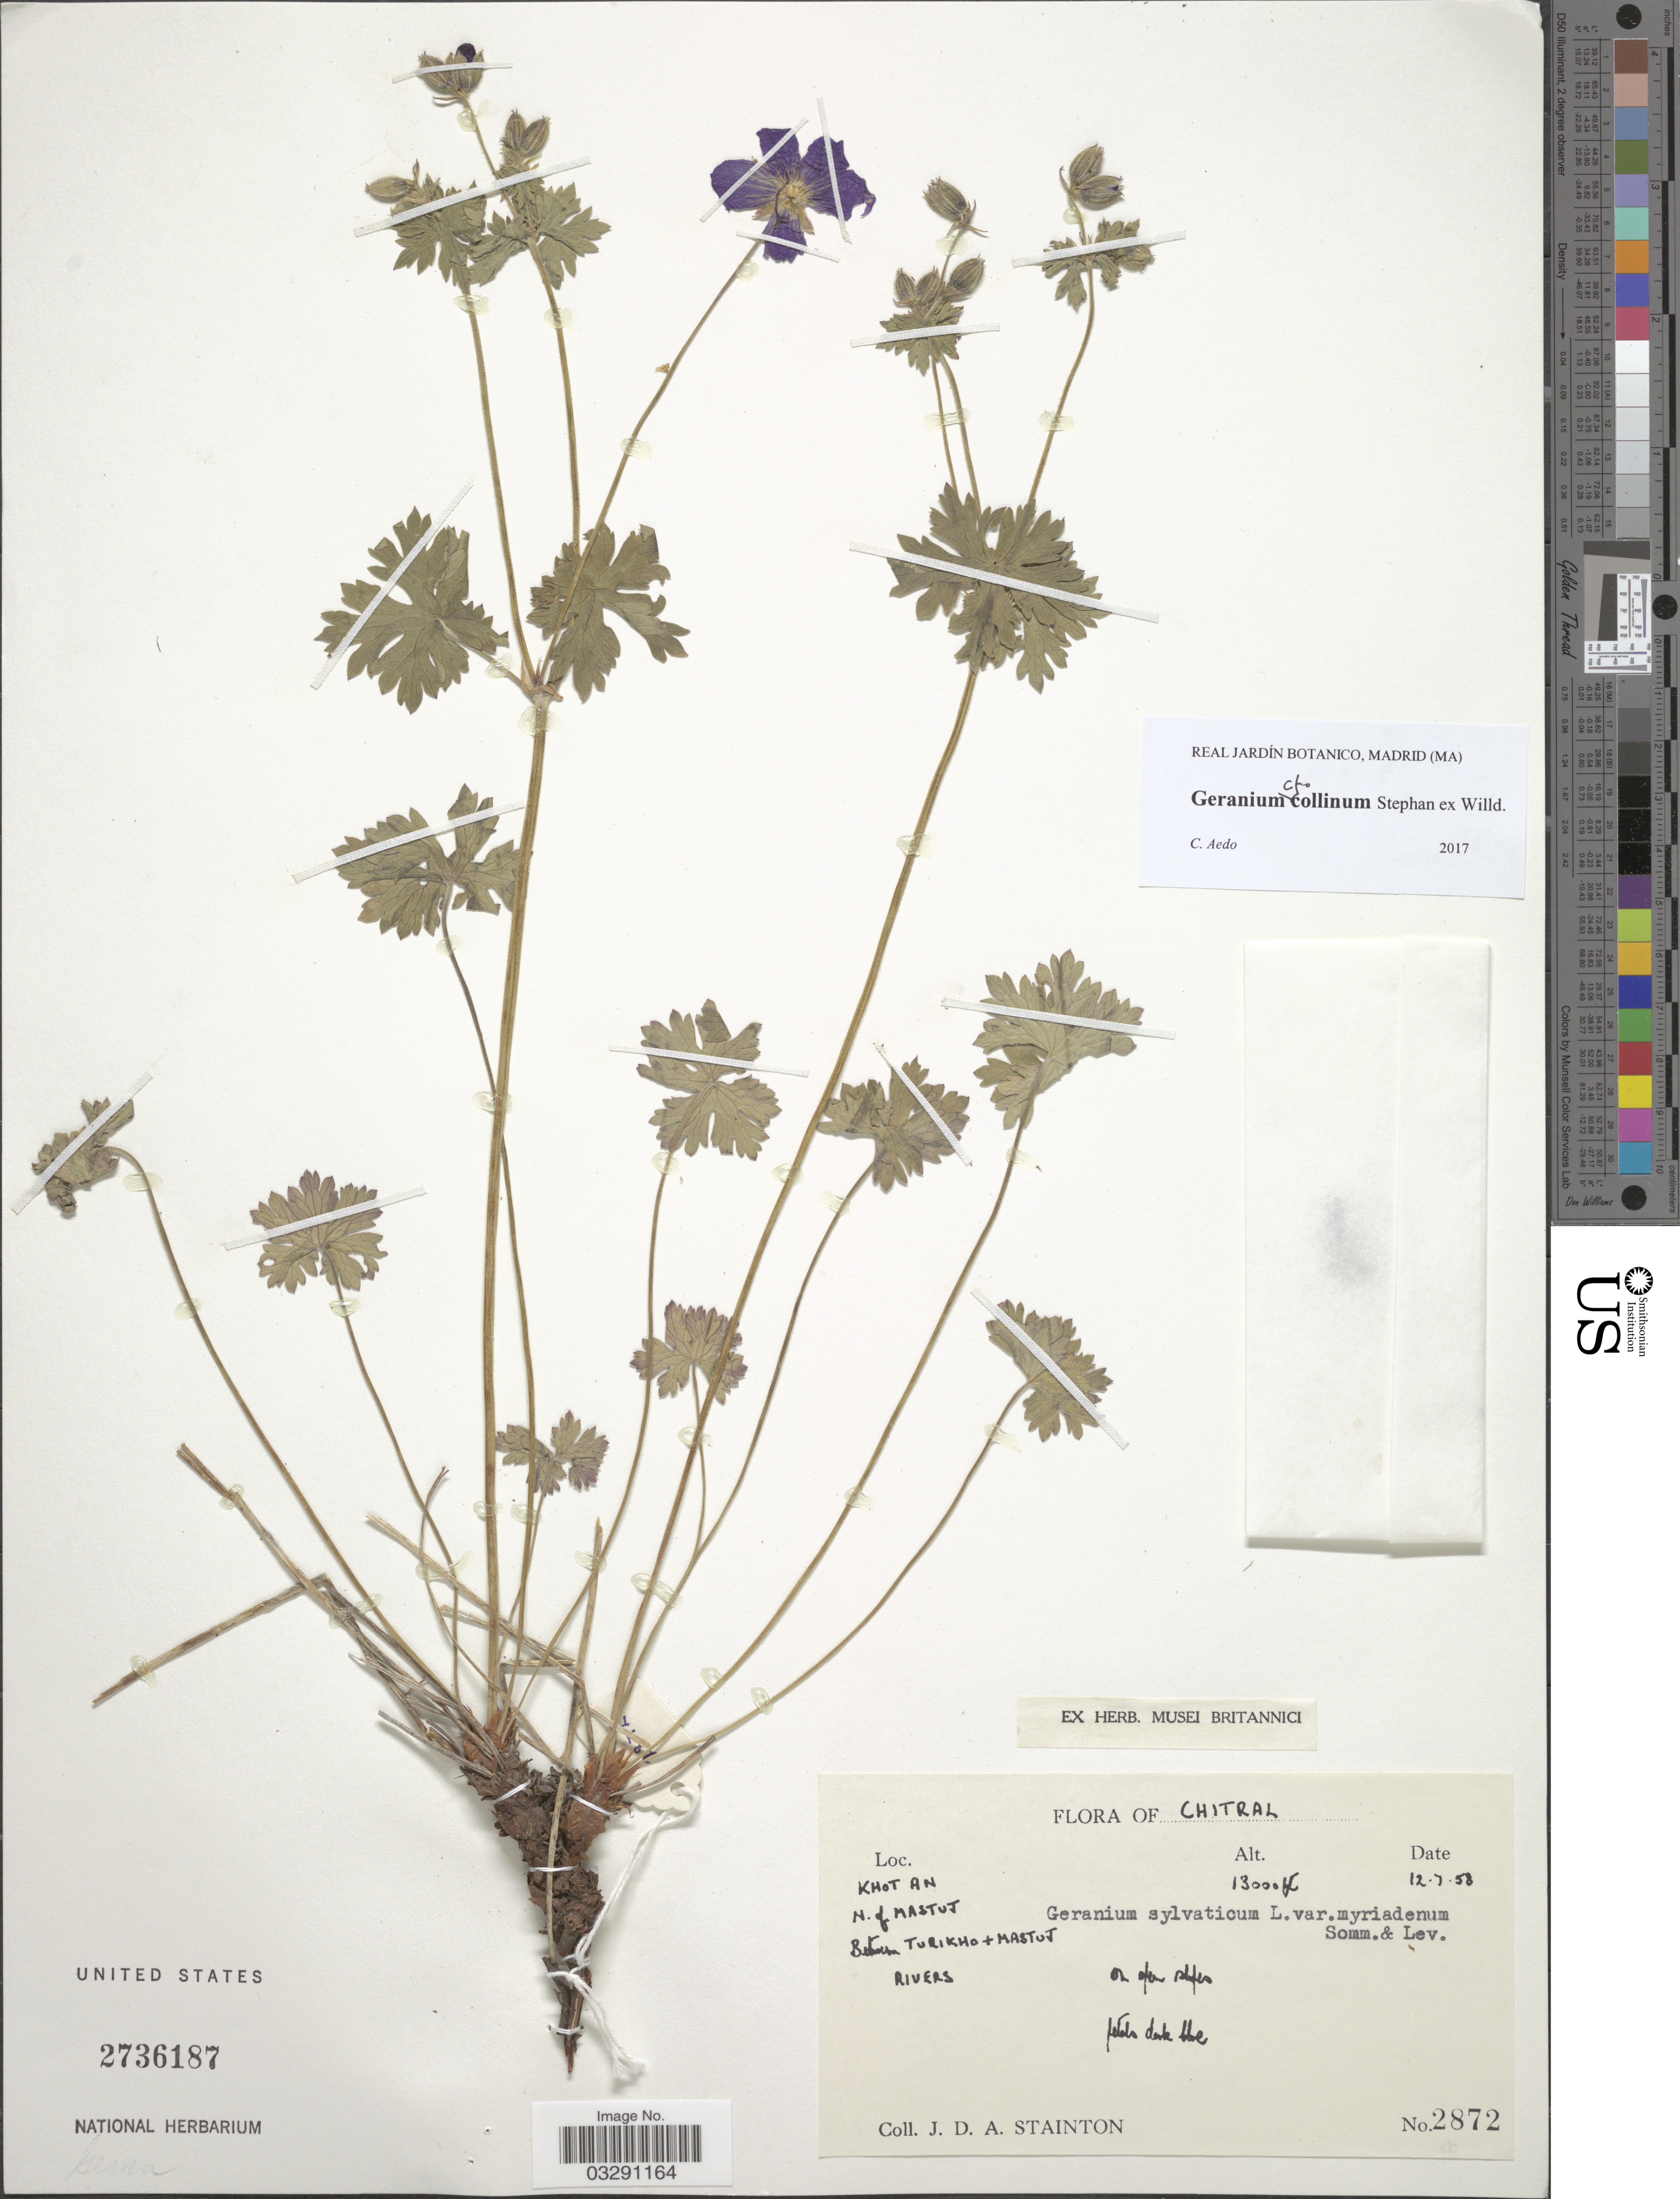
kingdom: Plantae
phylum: Tracheophyta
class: Magnoliopsida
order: Geraniales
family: Geraniaceae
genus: Geranium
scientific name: Geranium collinum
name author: Stephan ex Willd.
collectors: J. Stainton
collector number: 2872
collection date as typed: Transcribed d/m/y: 12/7/58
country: Pakistan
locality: Chitral. Khot An. N. of Mastut. Between Turikho + Mastut Rivers.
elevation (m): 3962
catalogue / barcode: US 2736187